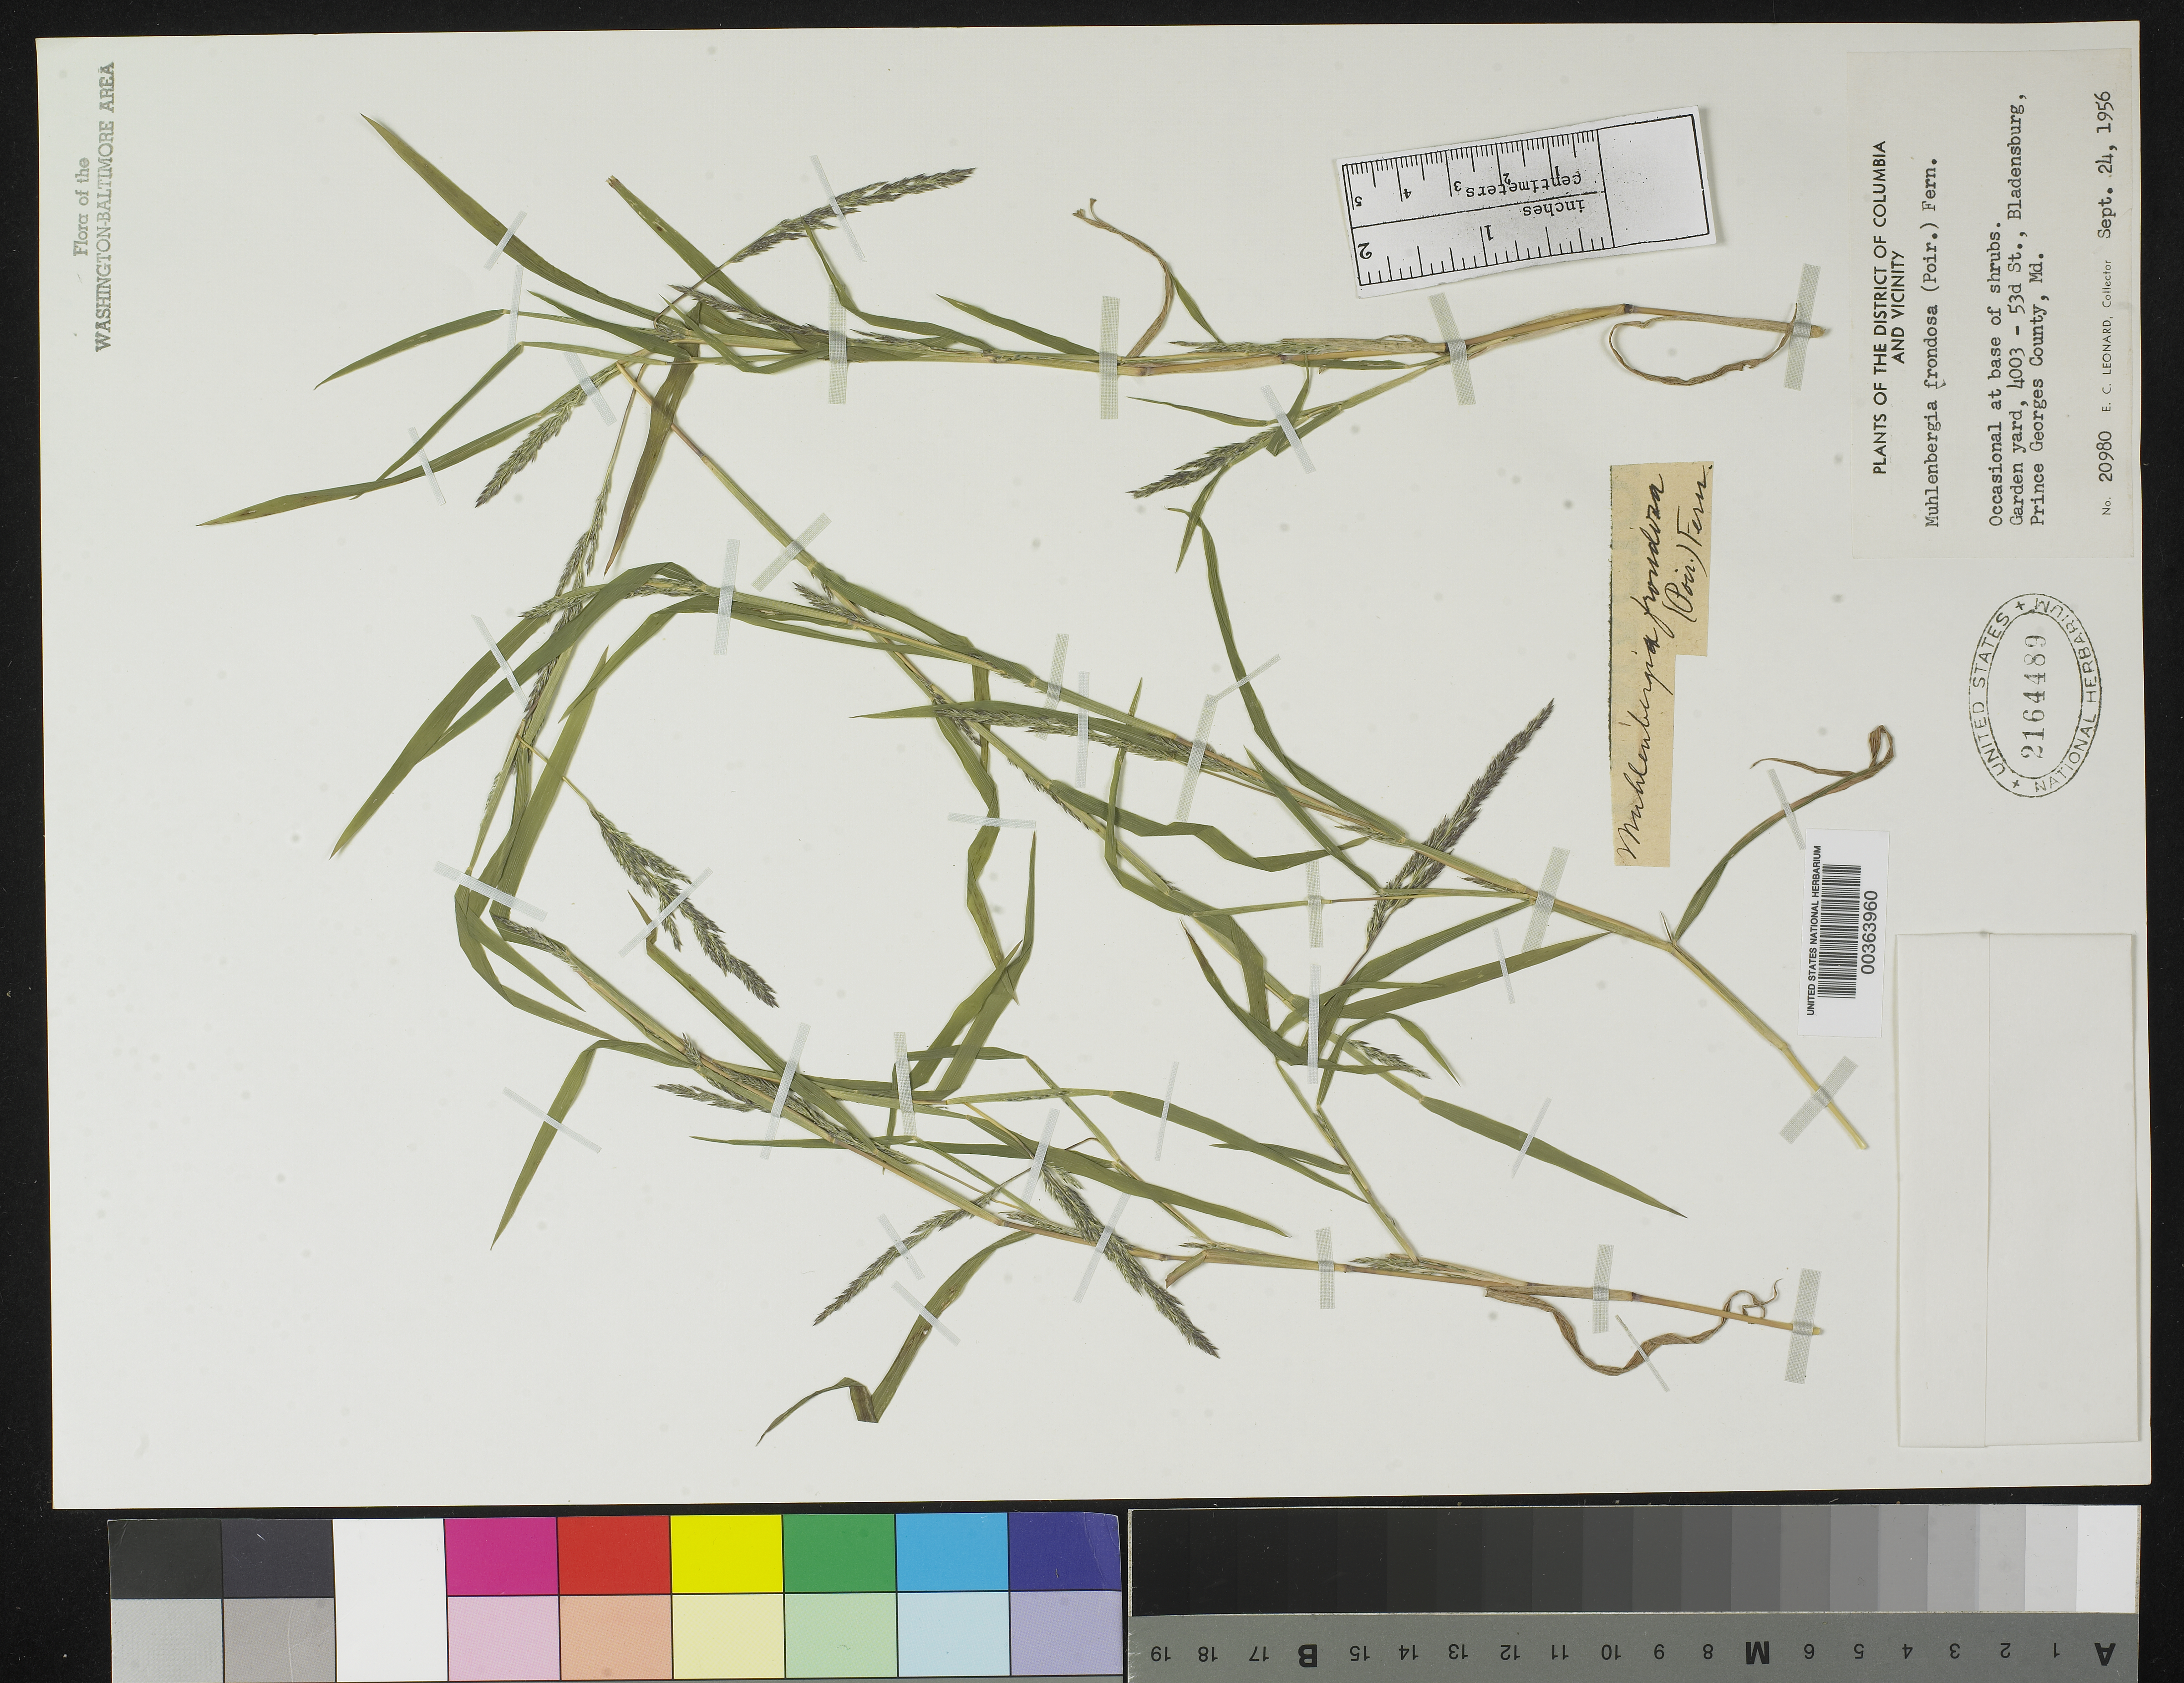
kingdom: Plantae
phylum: Tracheophyta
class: Liliopsida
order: Poales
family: Poaceae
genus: Muhlenbergia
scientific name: Muhlenbergia frondosa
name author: (Poir.) Fernald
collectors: E. C. Leonard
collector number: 20980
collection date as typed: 24 Sep 1956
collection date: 1956-09-24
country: United States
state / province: Maryland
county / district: Prince George's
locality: Bladensburg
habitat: Yard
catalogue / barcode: US 2164489